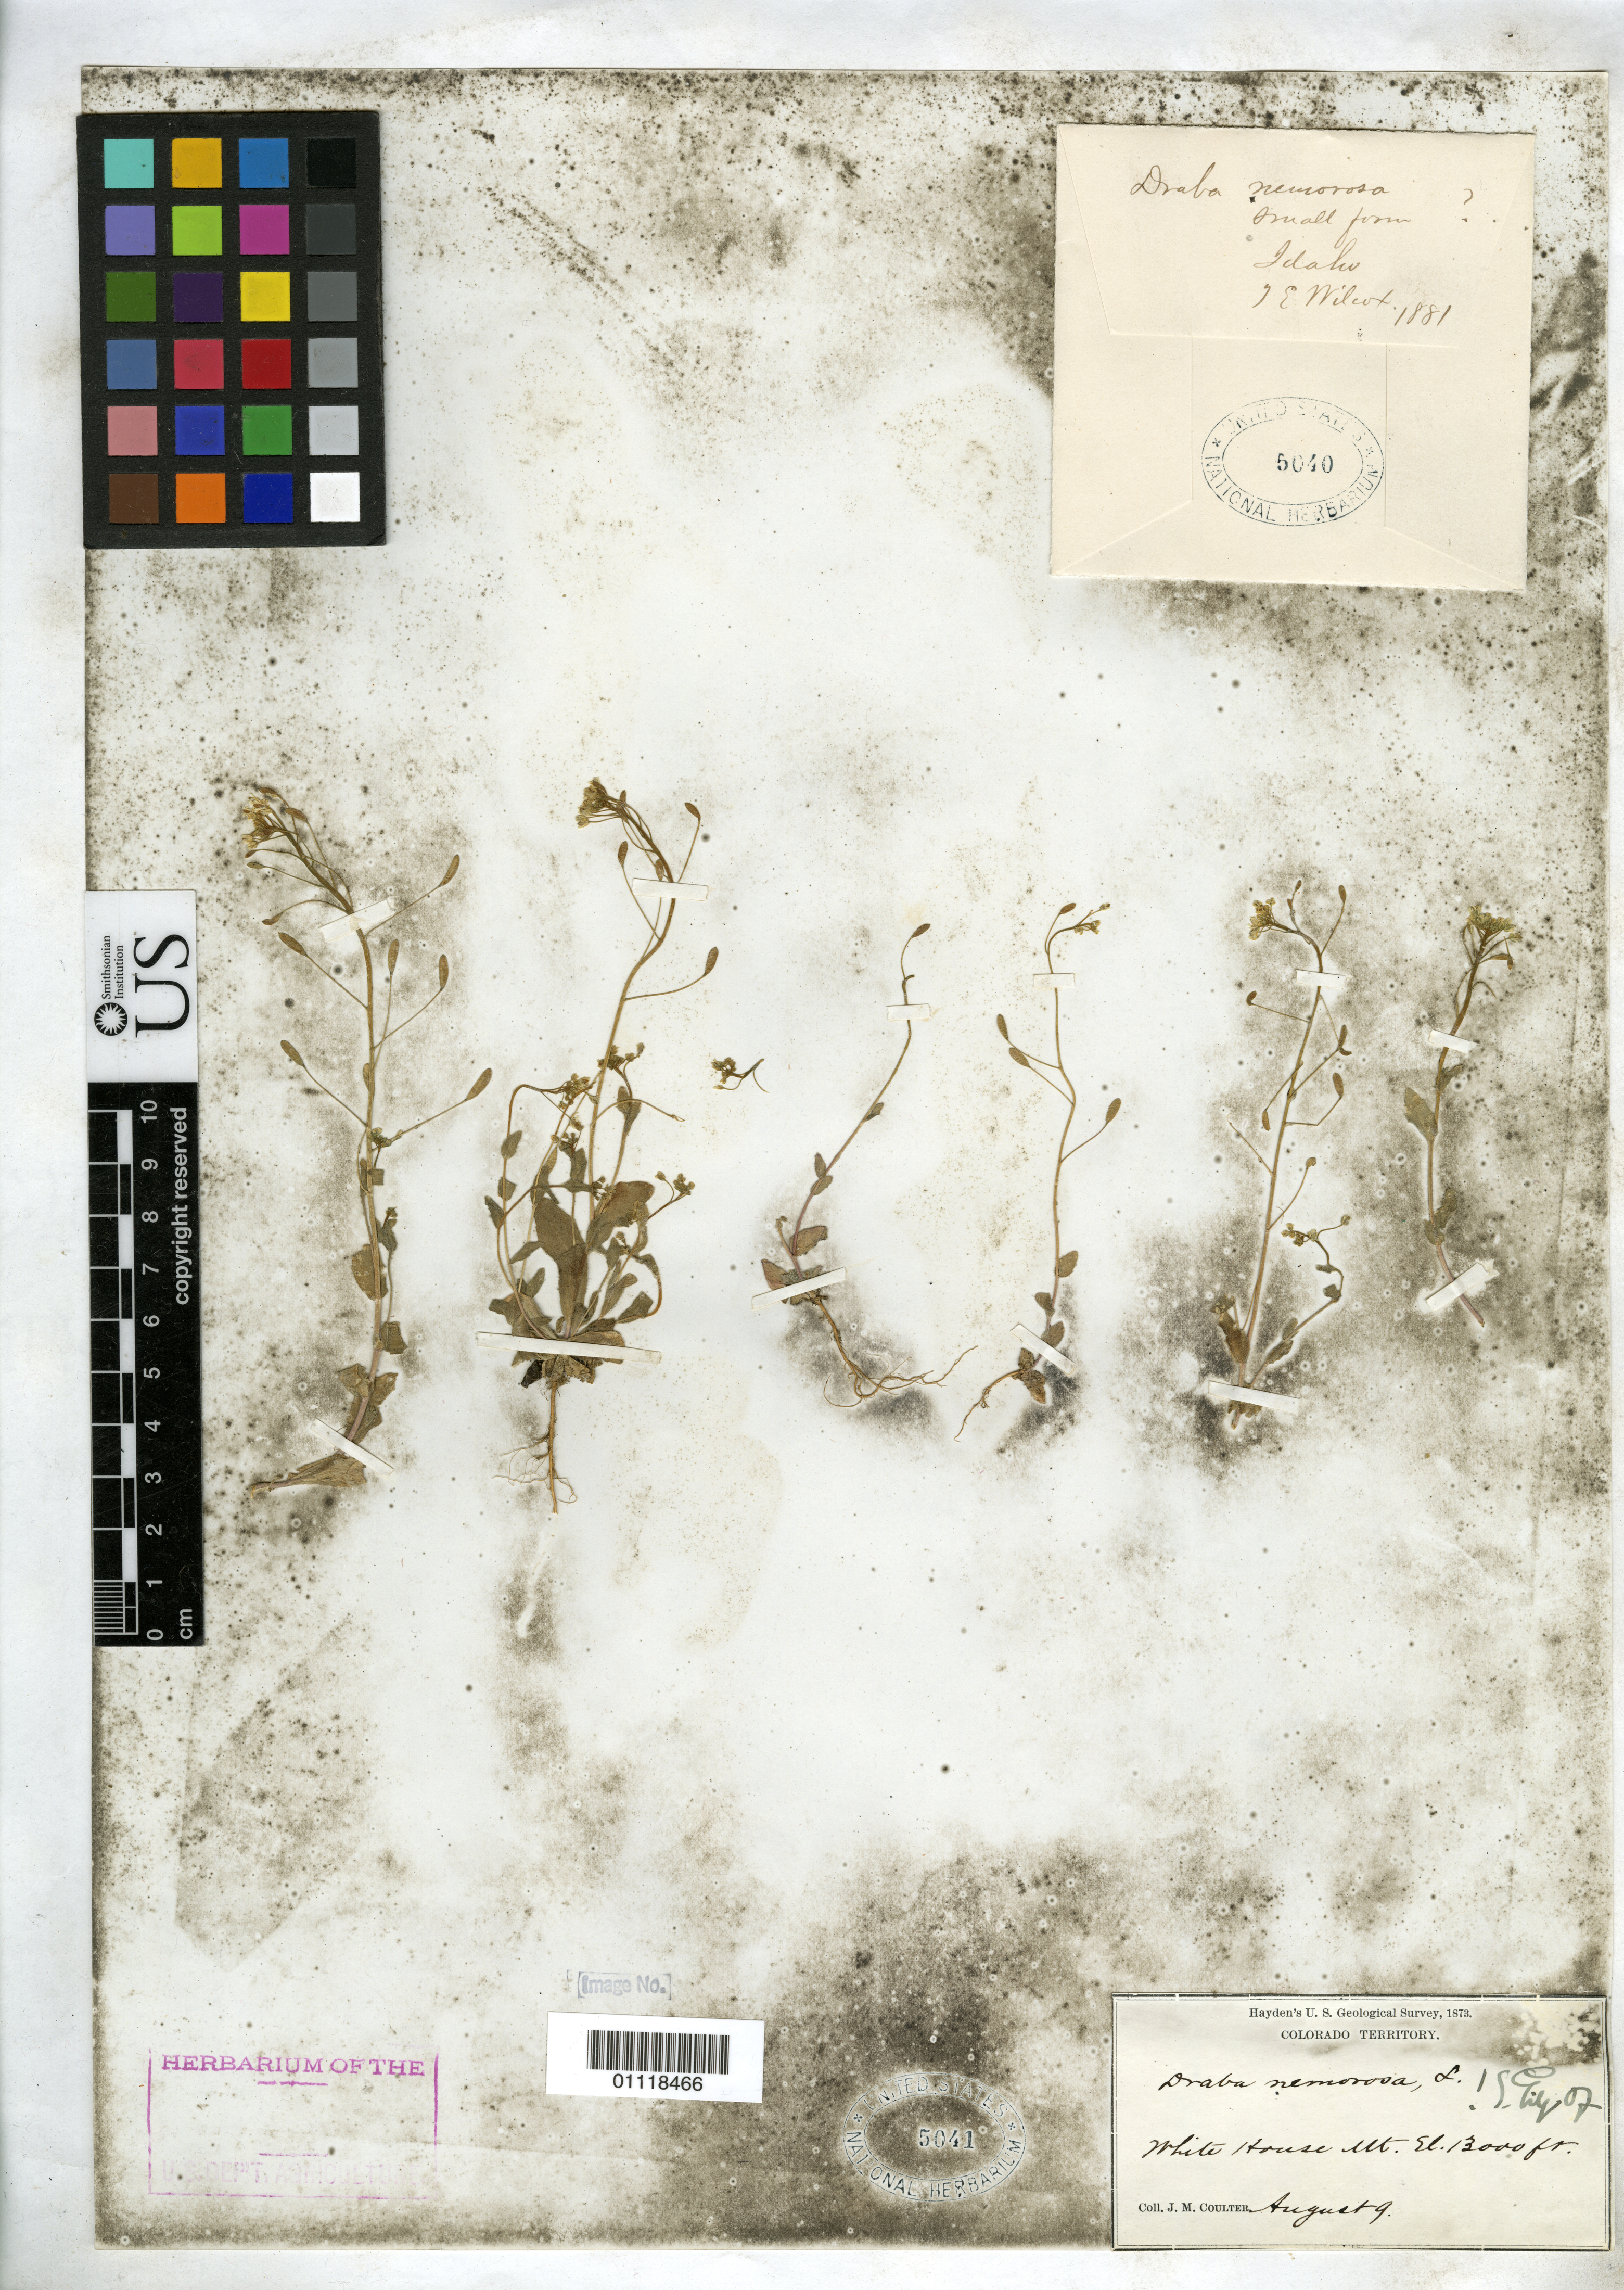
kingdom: Plantae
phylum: Tracheophyta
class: Magnoliopsida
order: Brassicales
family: Brassicaceae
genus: Draba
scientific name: Draba nemorosa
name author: L.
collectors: J. M. Coulter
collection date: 1873-08-09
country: United States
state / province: Colorado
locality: White House Mt.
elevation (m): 3962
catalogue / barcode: US 5041